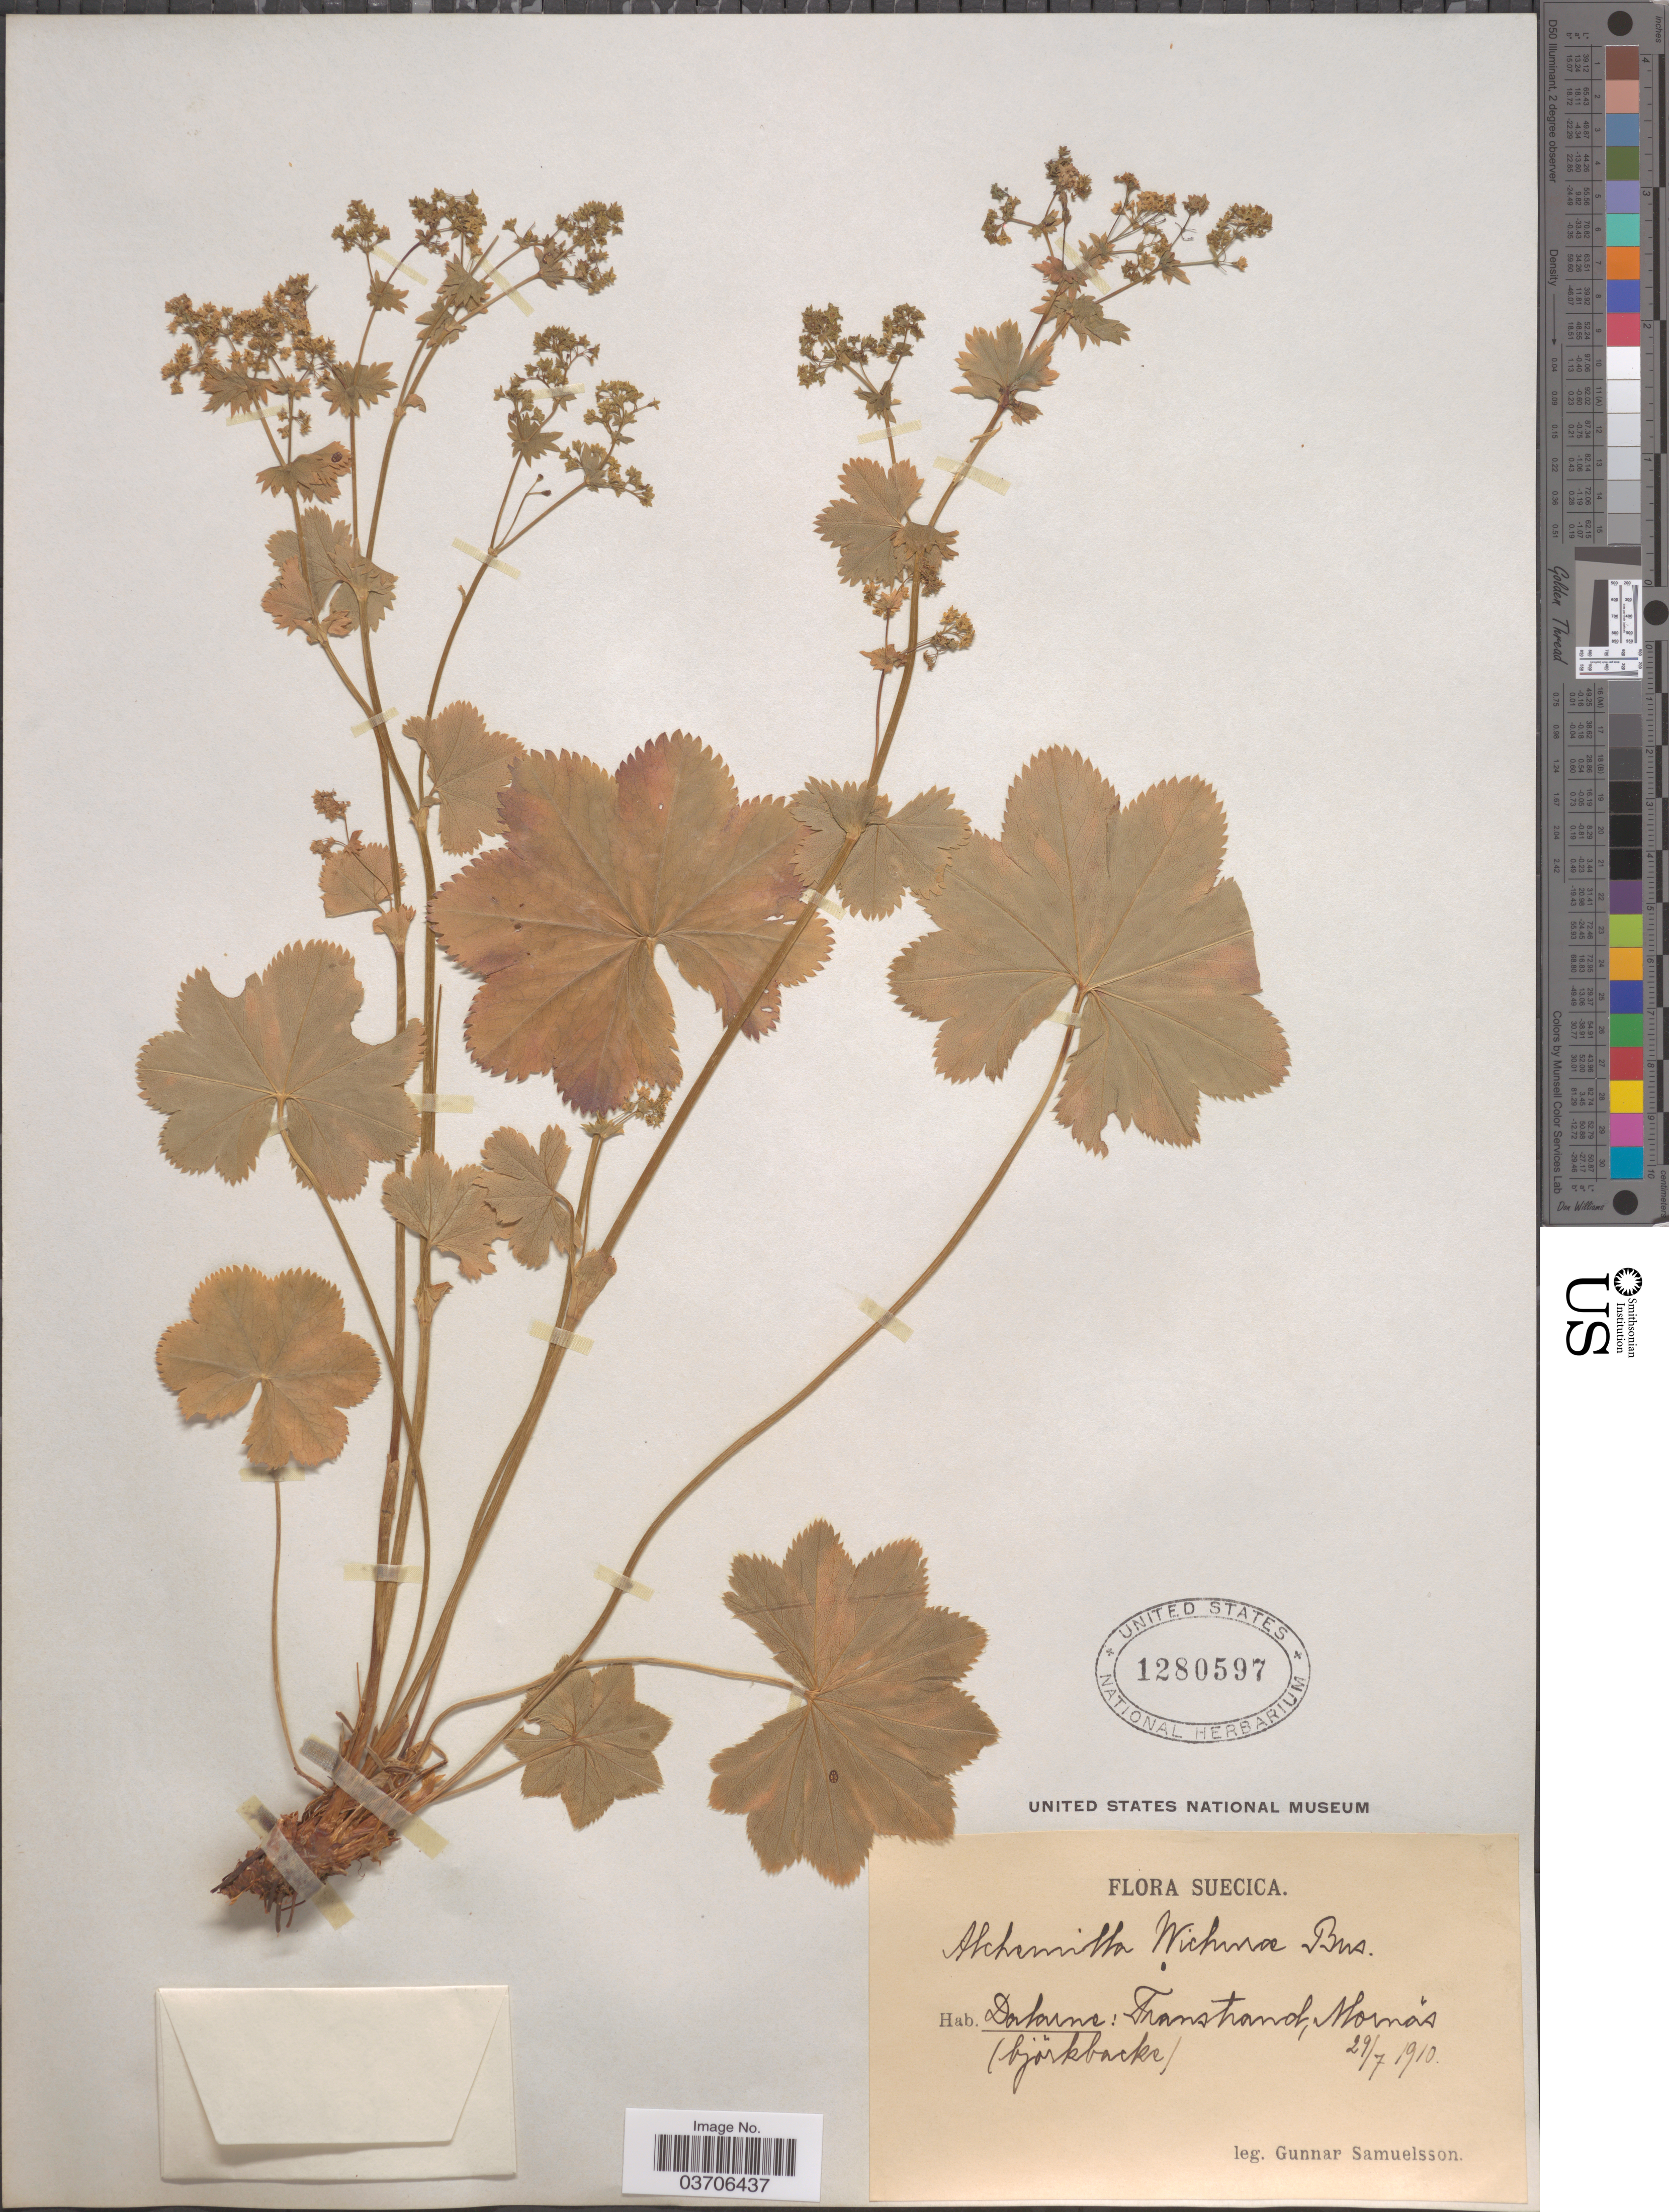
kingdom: Plantae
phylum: Tracheophyta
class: Magnoliopsida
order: Rosales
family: Rosaceae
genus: Alchemilla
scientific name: Alchemilla wichurae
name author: (Buser) Stefánsson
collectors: G. Samuelsson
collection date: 1910-07-29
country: Sweden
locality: Suecica. Dalarne: Transtrand, Hornäs (bjorkbacke).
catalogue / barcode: US 1280597